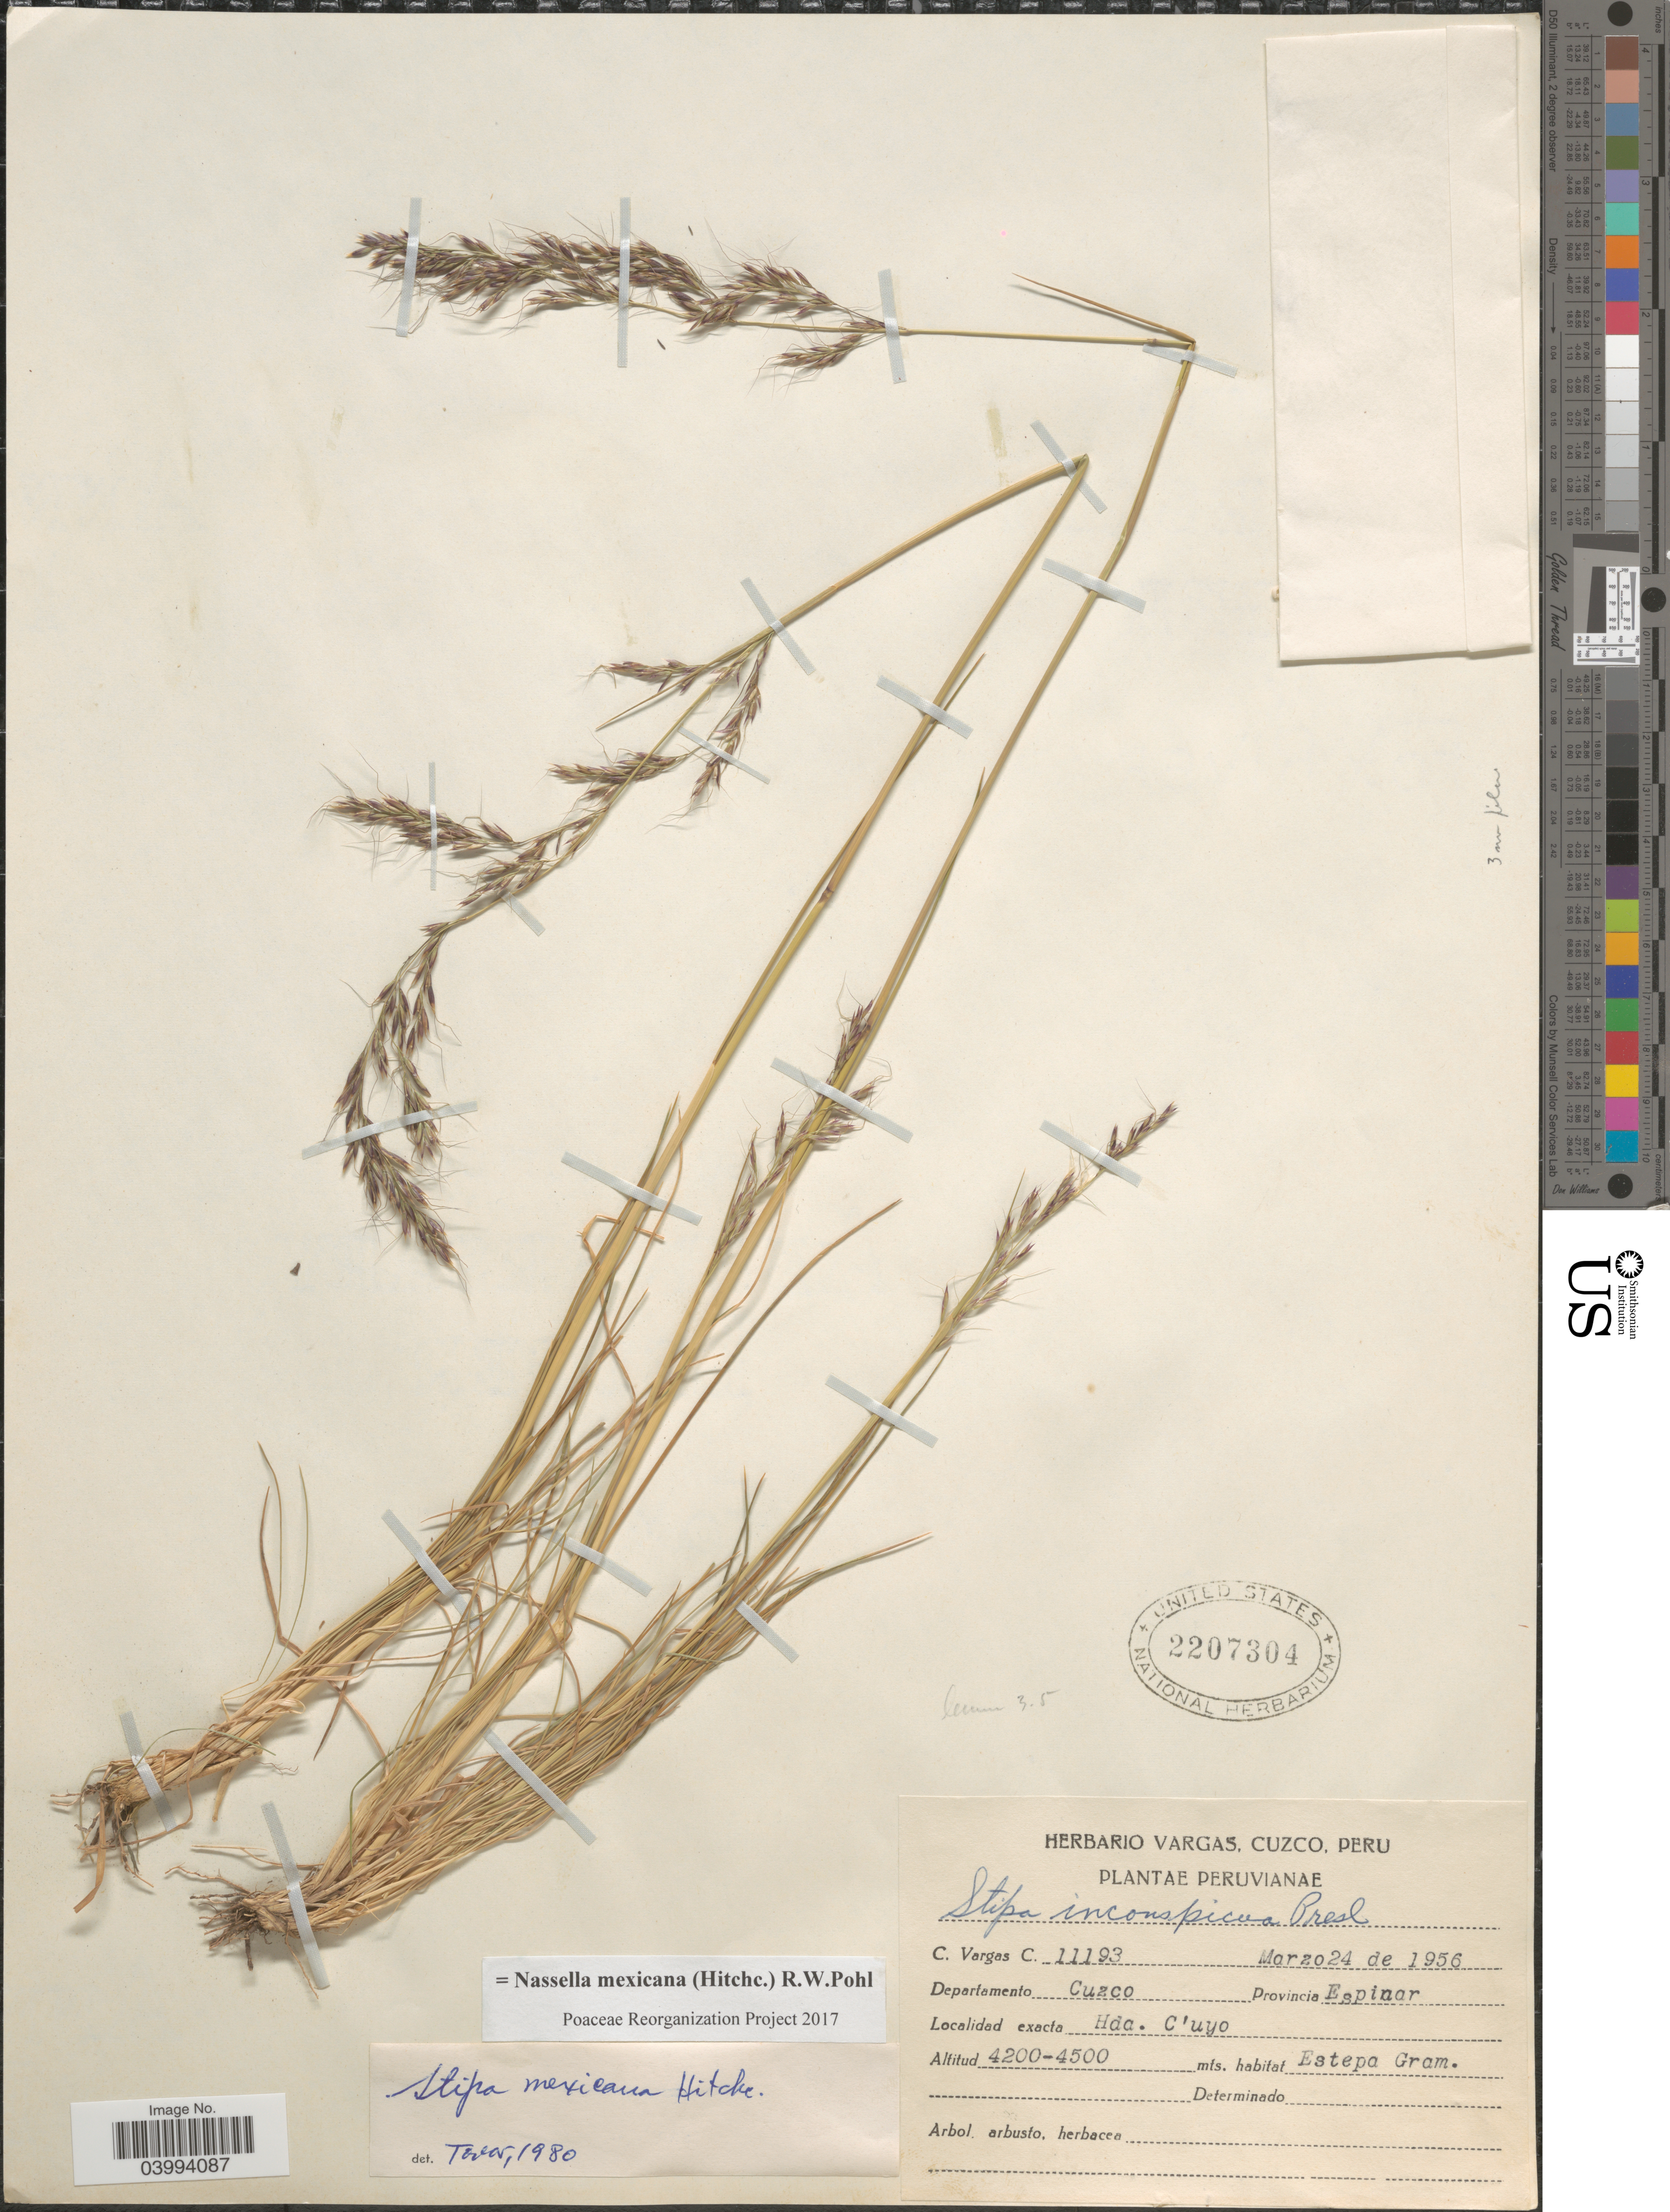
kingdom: Plantae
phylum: Tracheophyta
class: Liliopsida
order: Poales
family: Poaceae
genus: Nassella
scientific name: Nassella mexicana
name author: (Hitchc.) R.W. Pohl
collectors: C. Vargas Calderón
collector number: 11193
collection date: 1956-03-24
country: Peru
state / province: Cusco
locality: Departamento Cuzco. Provincia Espinar. Hda. C' uyo.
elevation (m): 4200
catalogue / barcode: US 2207304